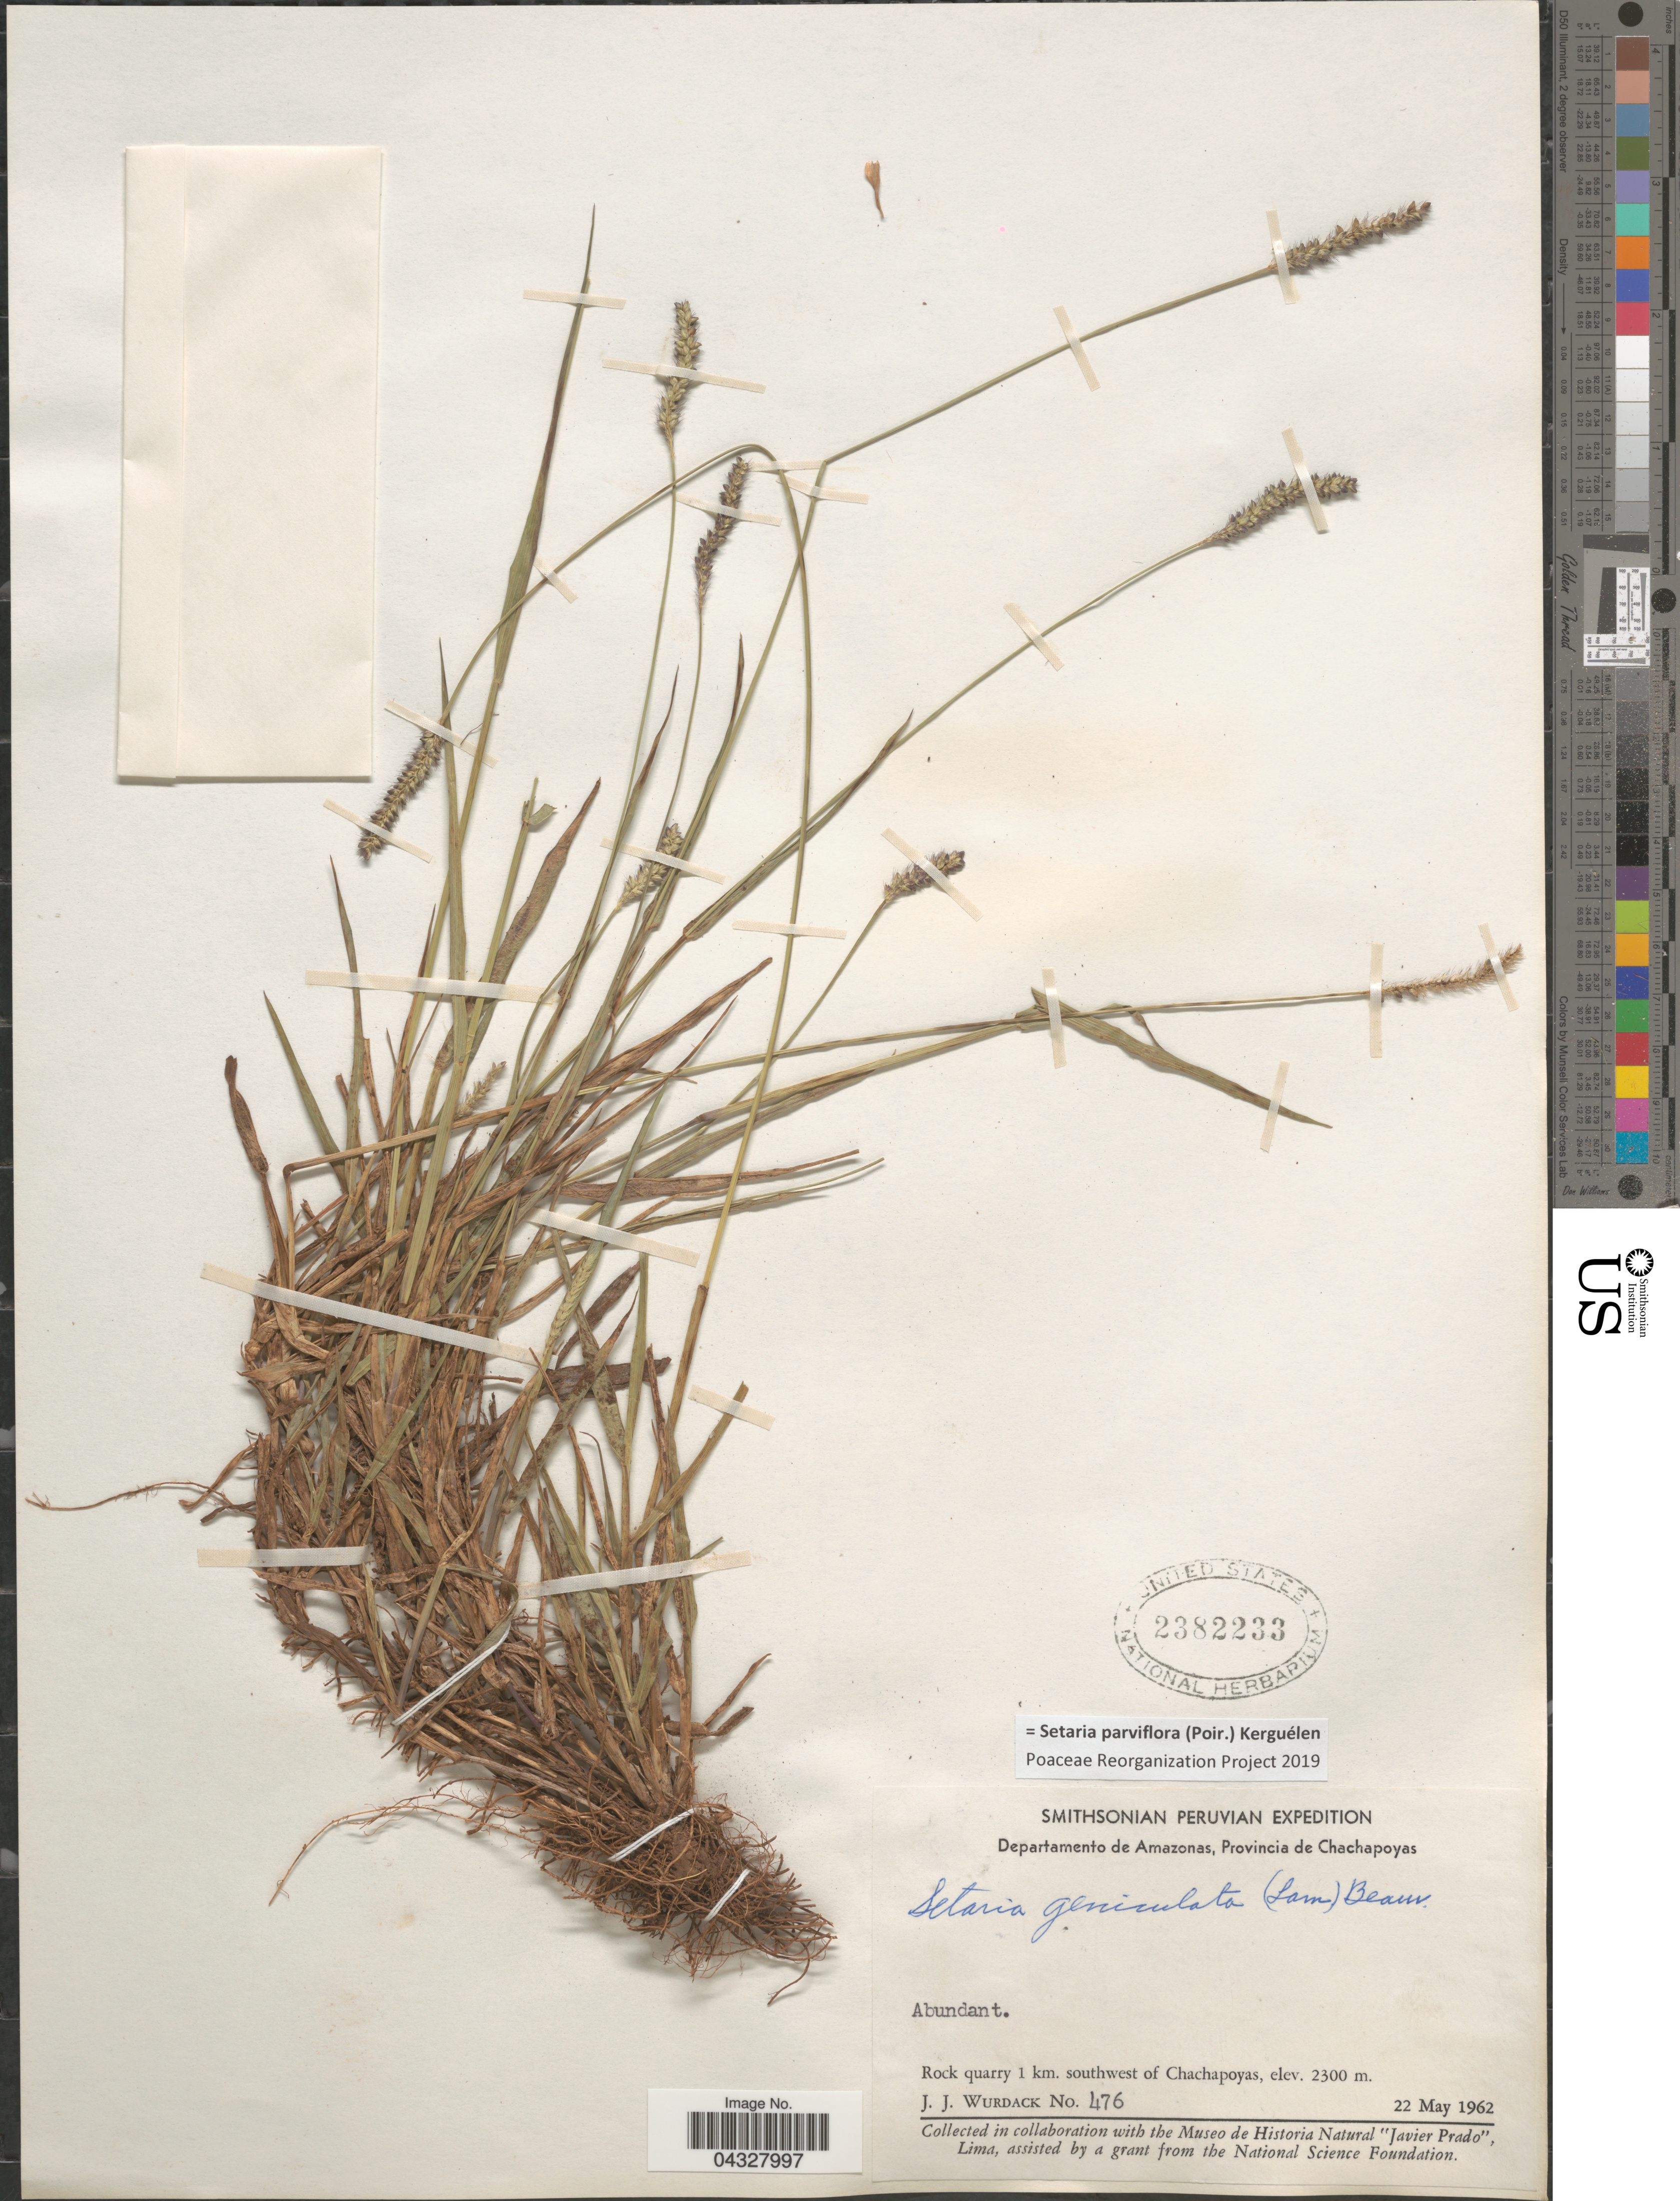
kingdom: Plantae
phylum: Tracheophyta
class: Liliopsida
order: Poales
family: Poaceae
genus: Setaria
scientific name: Setaria parviflora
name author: (Poir.) Kerguélen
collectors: J. J. Wurdack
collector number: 476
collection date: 1962-05-22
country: Peru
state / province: Amazonas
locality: Smithsonian Peruvian Expedition. Departamento de Amazonas, Provincia de Chachapoyas. Rock quarry 1 km. southwest of Chachapoyas.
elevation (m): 2300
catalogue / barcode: US 2382233